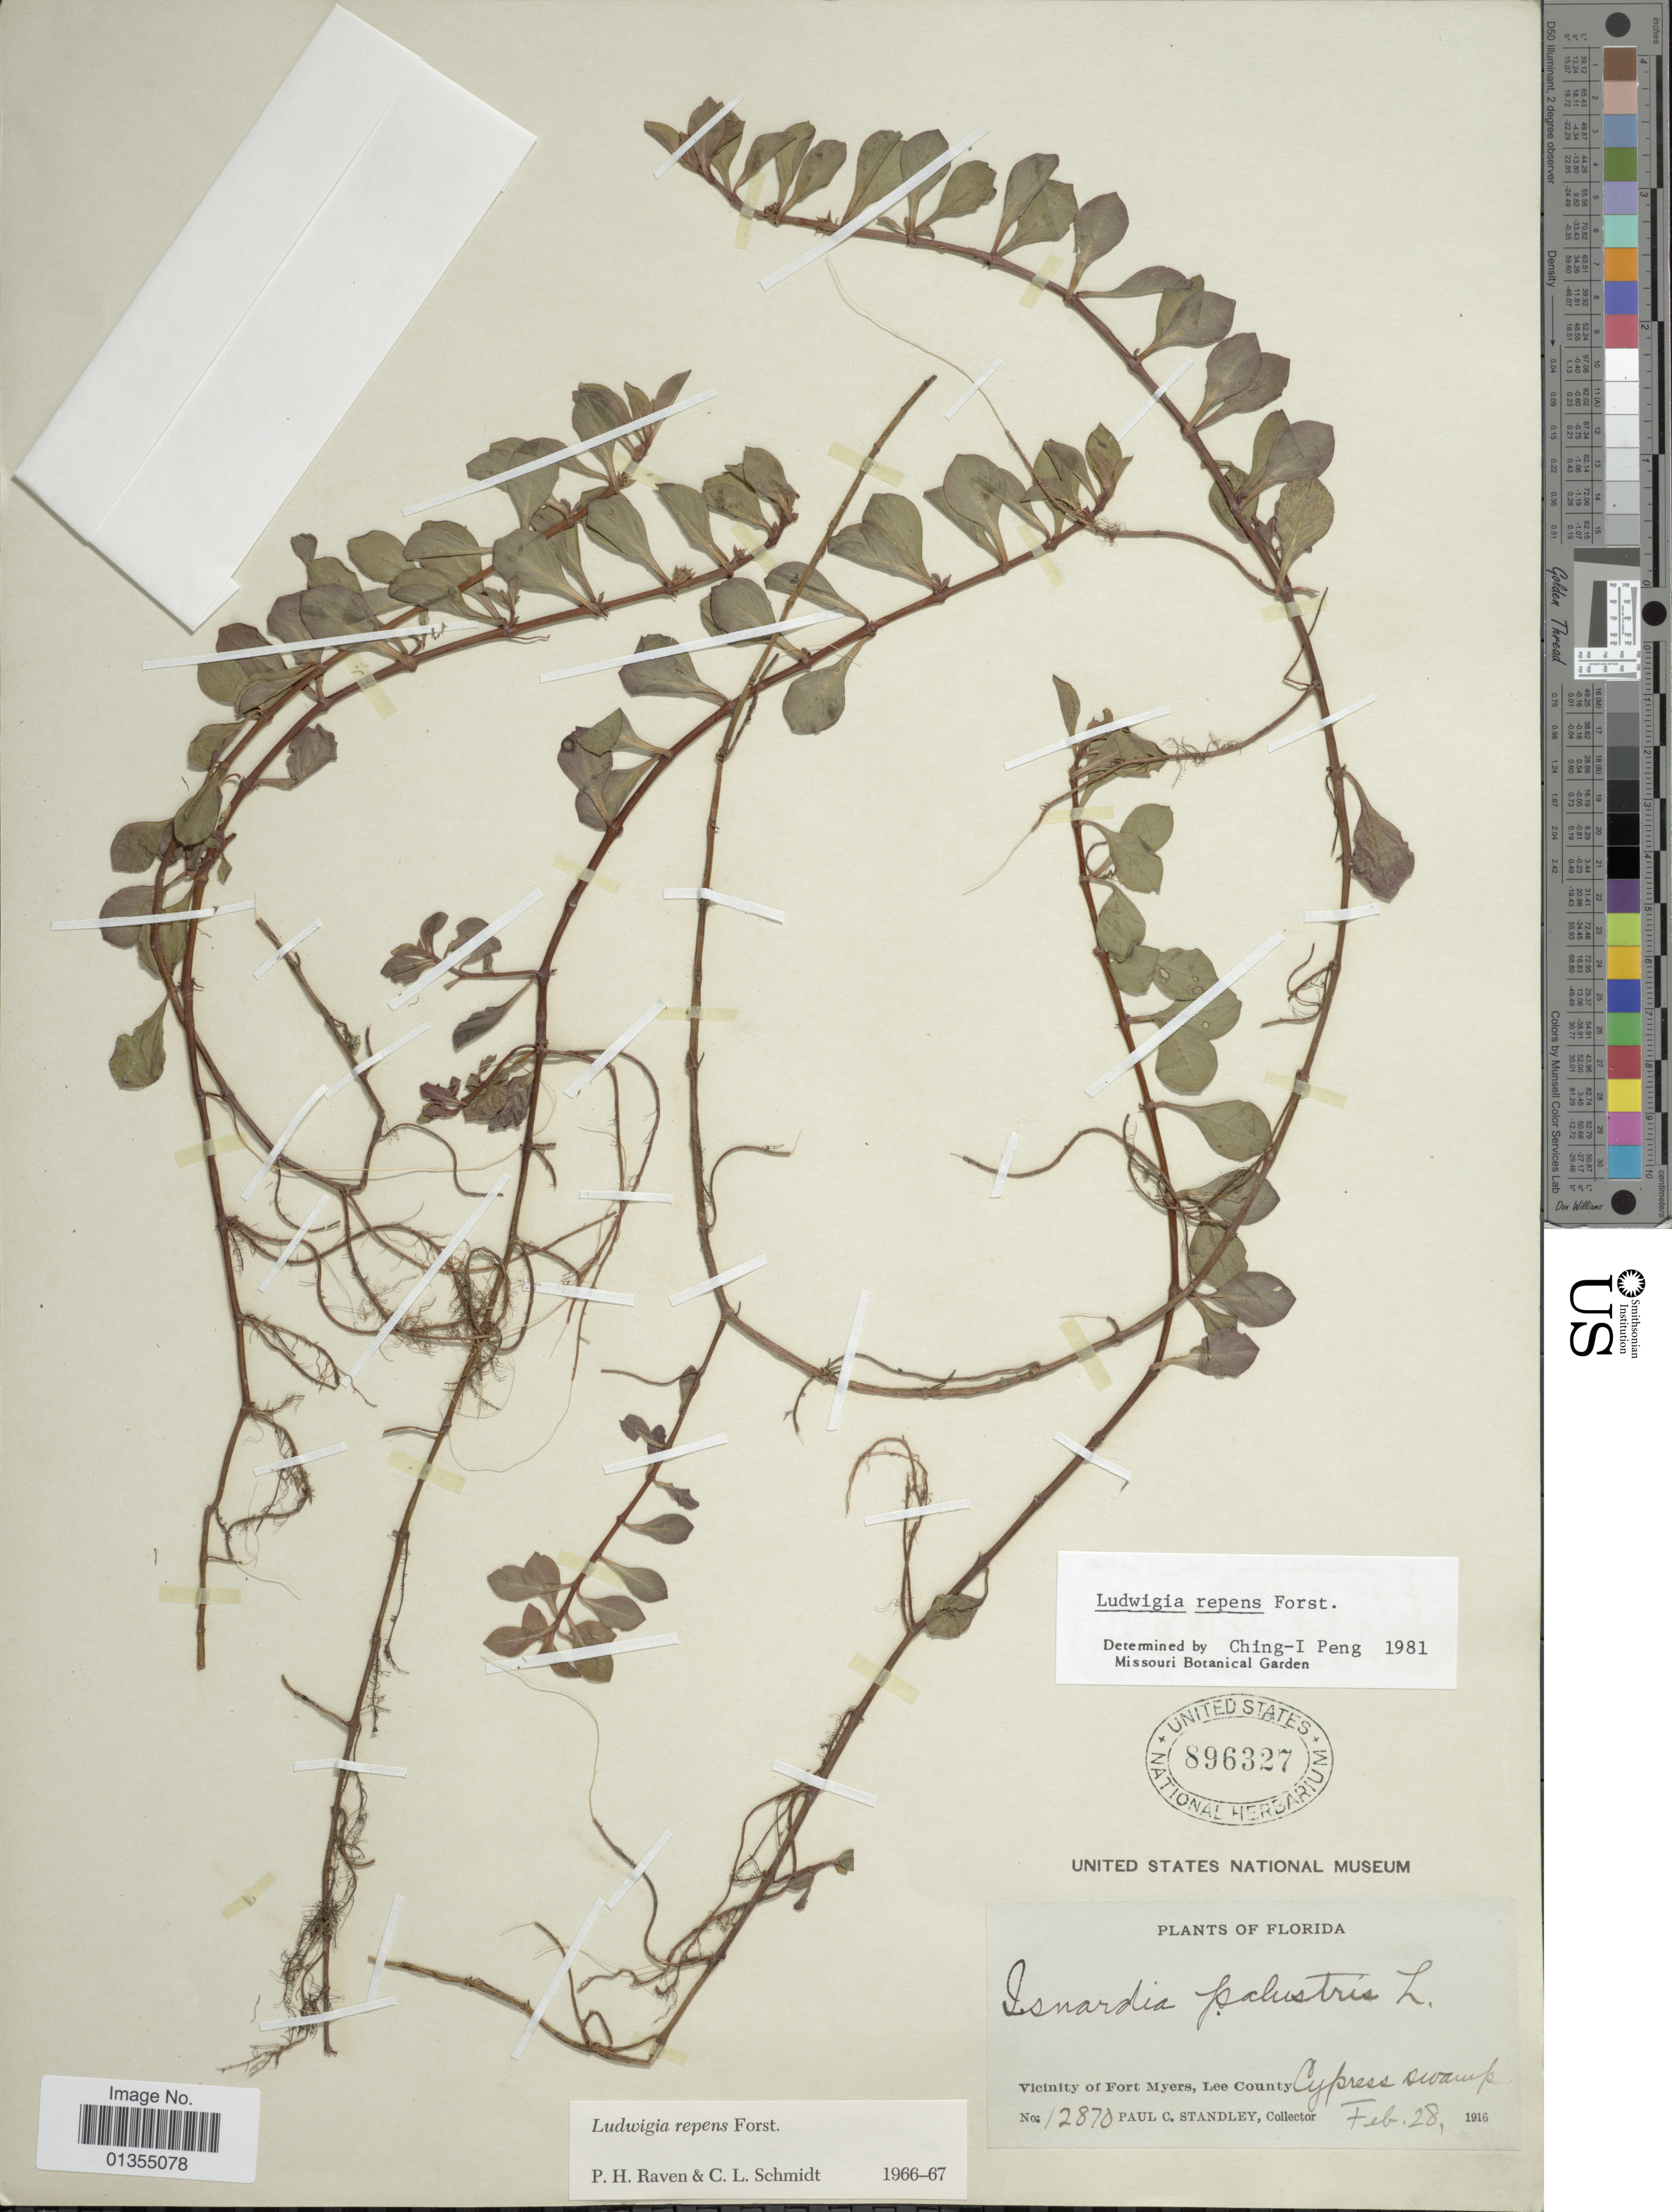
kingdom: Plantae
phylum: Tracheophyta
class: Magnoliopsida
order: Myrtales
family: Onagraceae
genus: Ludwigia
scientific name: Ludwigia repens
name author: J.R. Forst.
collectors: P. C. Standley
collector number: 12870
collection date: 1916-02-28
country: United States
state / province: Florida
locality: Vicinity of Fort Myers, Lee County, Cypress Swamp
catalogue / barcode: US 896327